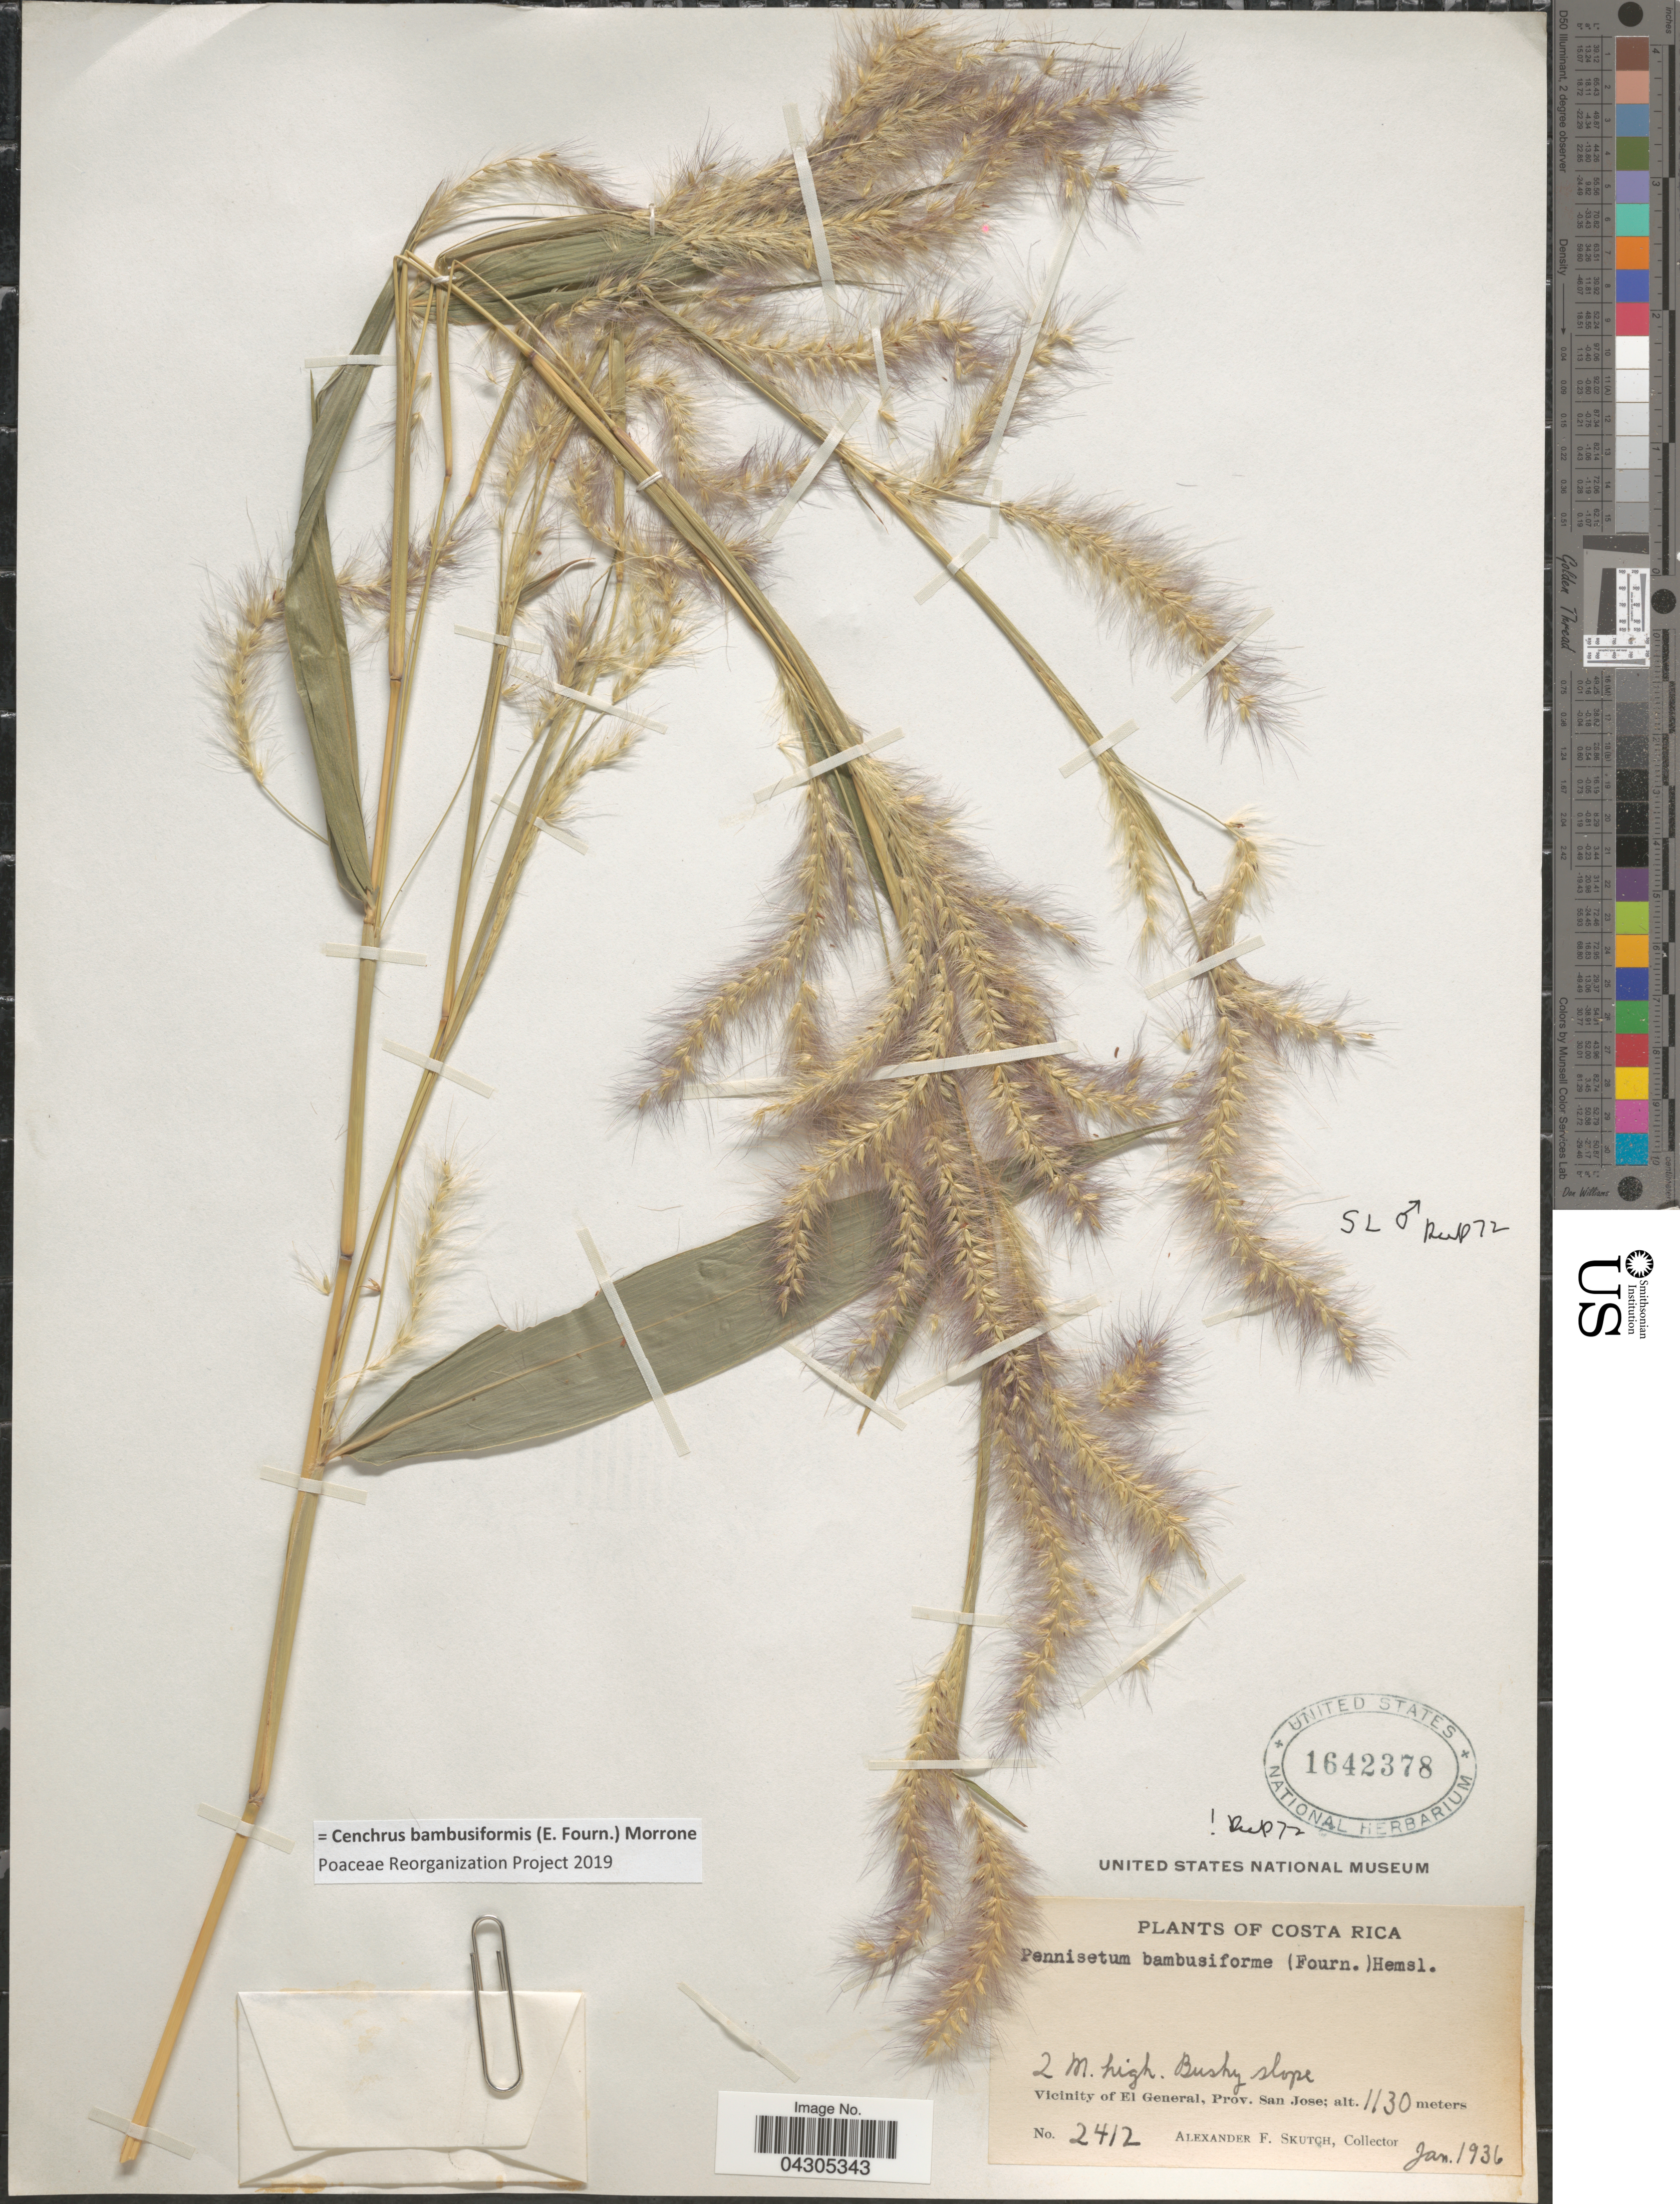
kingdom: Plantae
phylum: Tracheophyta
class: Liliopsida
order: Poales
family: Poaceae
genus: Cenchrus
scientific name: Cenchrus bambusiformis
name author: (E. Fourn.) Morrone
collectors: A. F. Skutch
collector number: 2412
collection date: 1936-01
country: Costa Rica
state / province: San José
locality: Vicinity of El General.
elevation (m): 1130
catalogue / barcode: US 1642378